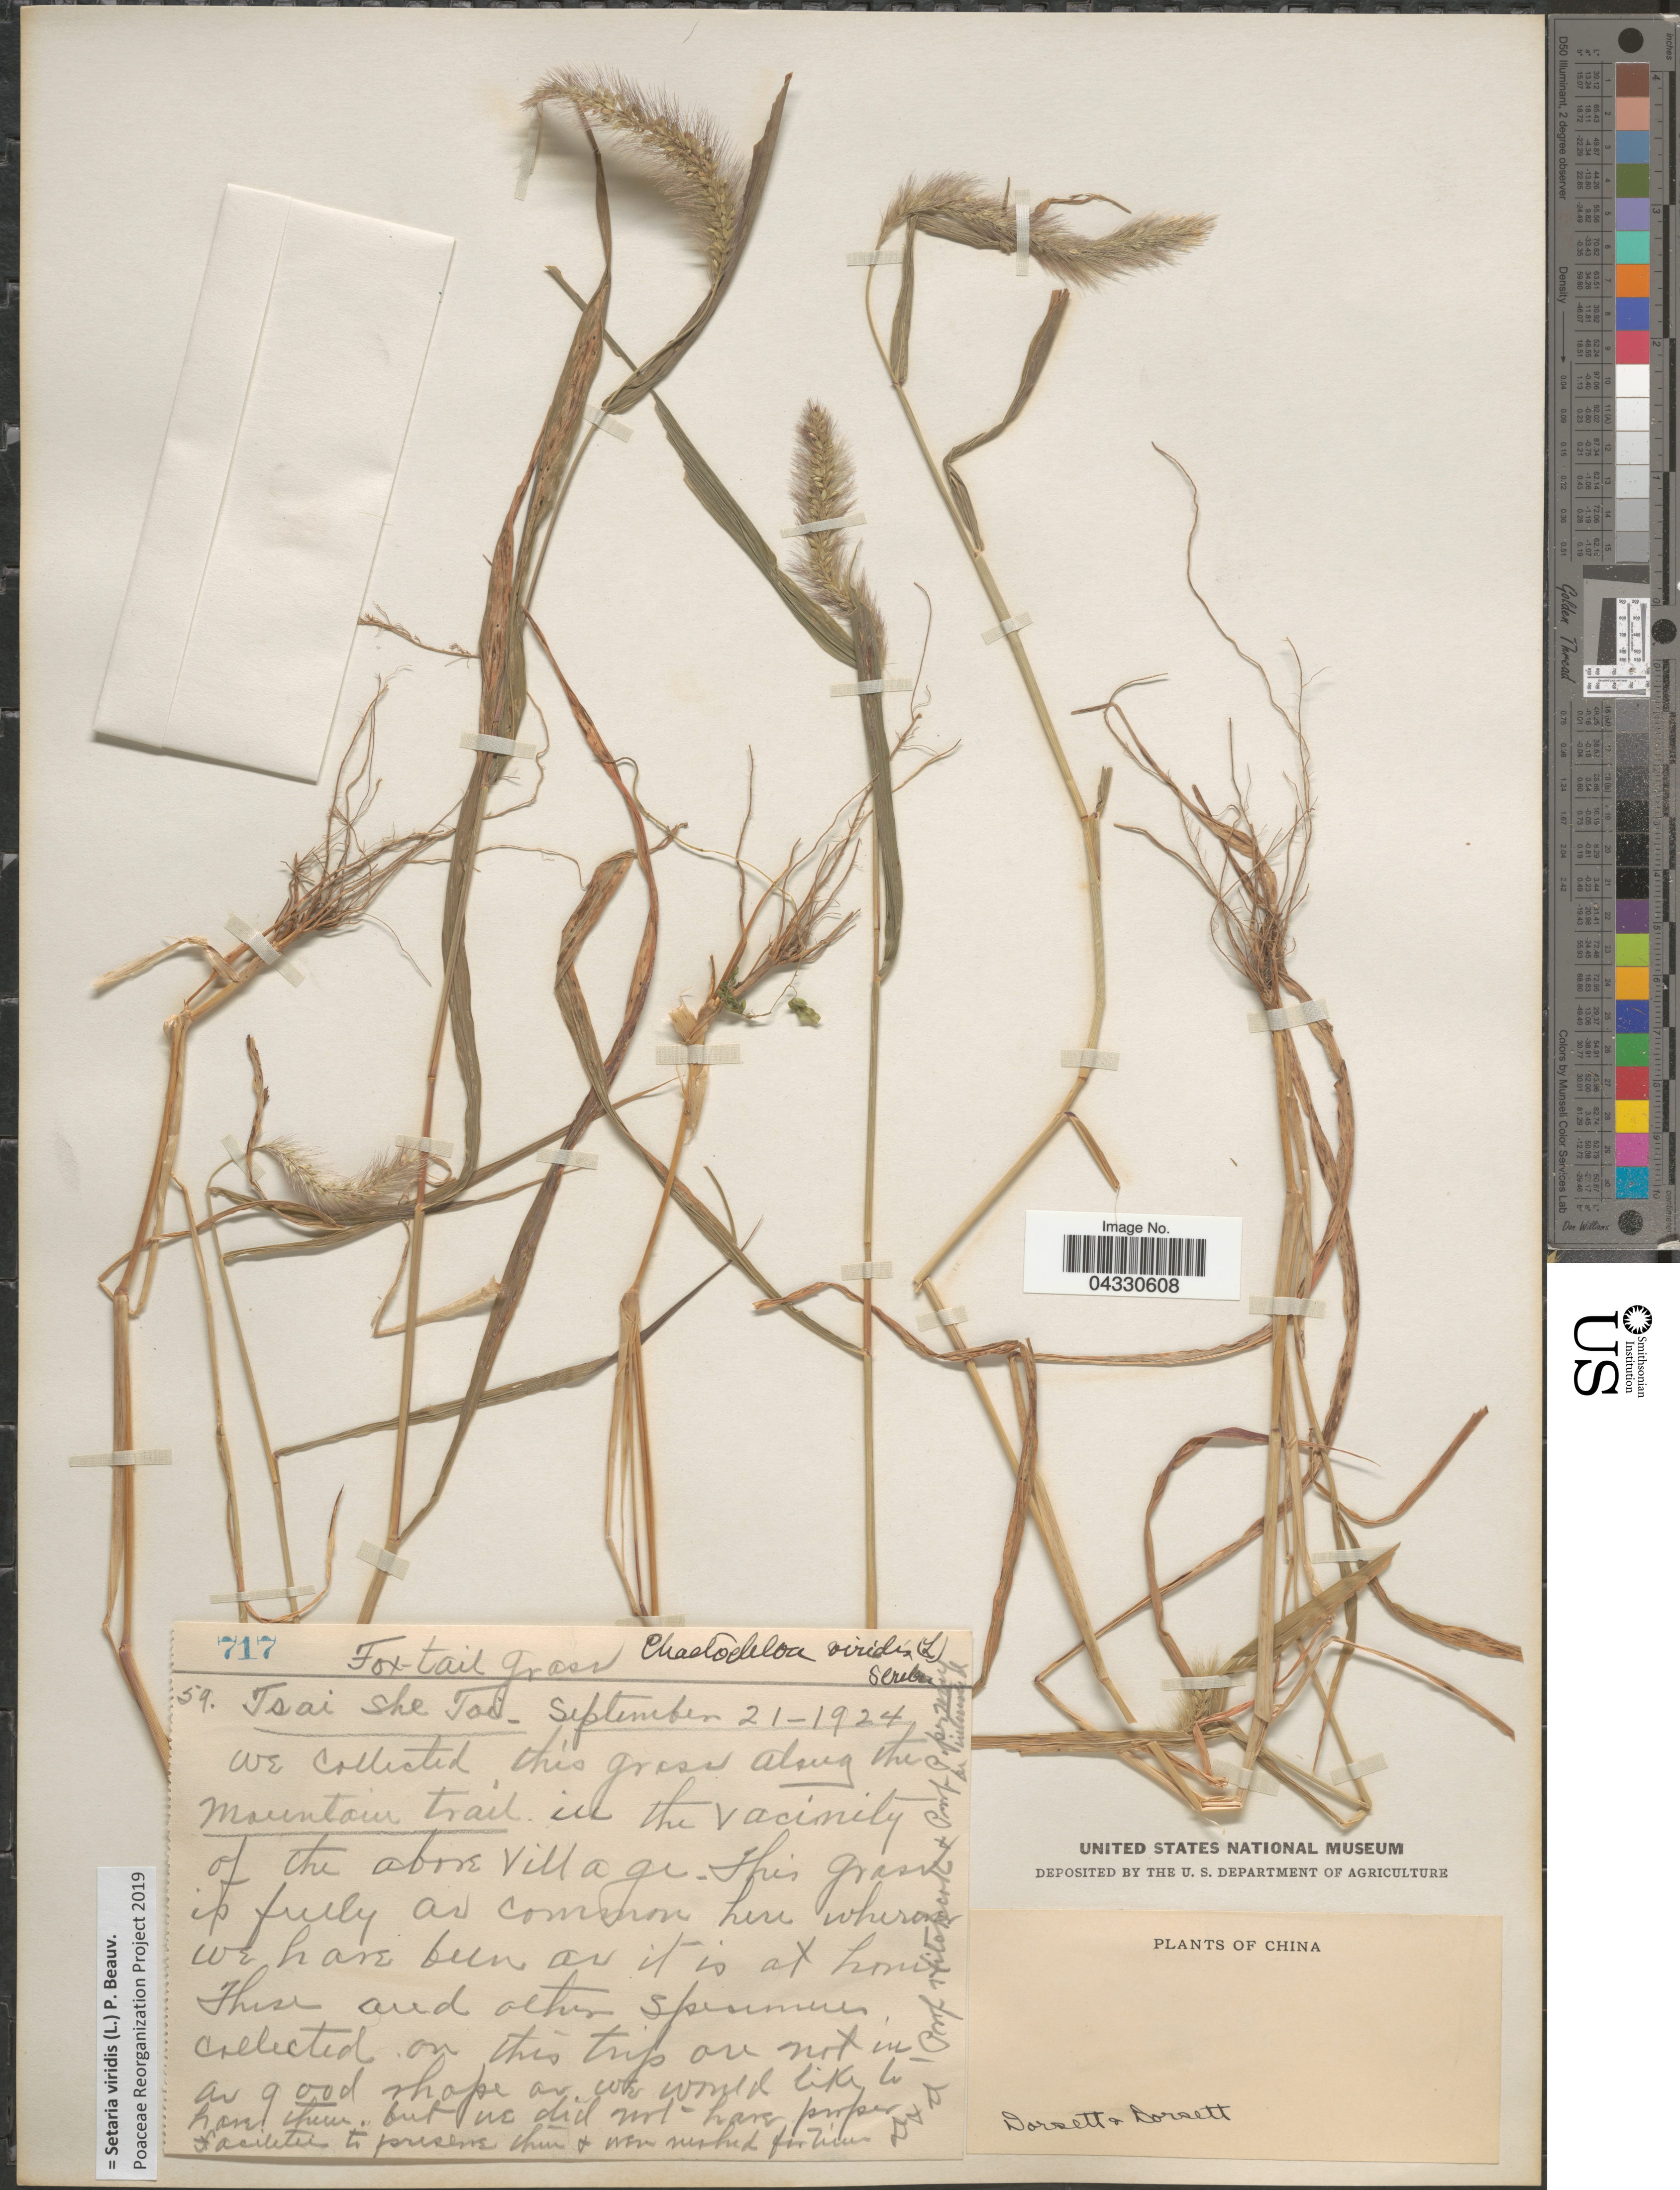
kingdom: Plantae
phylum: Tracheophyta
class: Liliopsida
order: Poales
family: Poaceae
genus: Setaria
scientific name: Setaria viridis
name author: (L.) P. Beauv.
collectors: -- Dorsett & -- Dorsett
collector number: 717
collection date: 1924-09-21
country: China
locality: Tsai She Toi. Along the mountain trail in the vicinity of the above village.